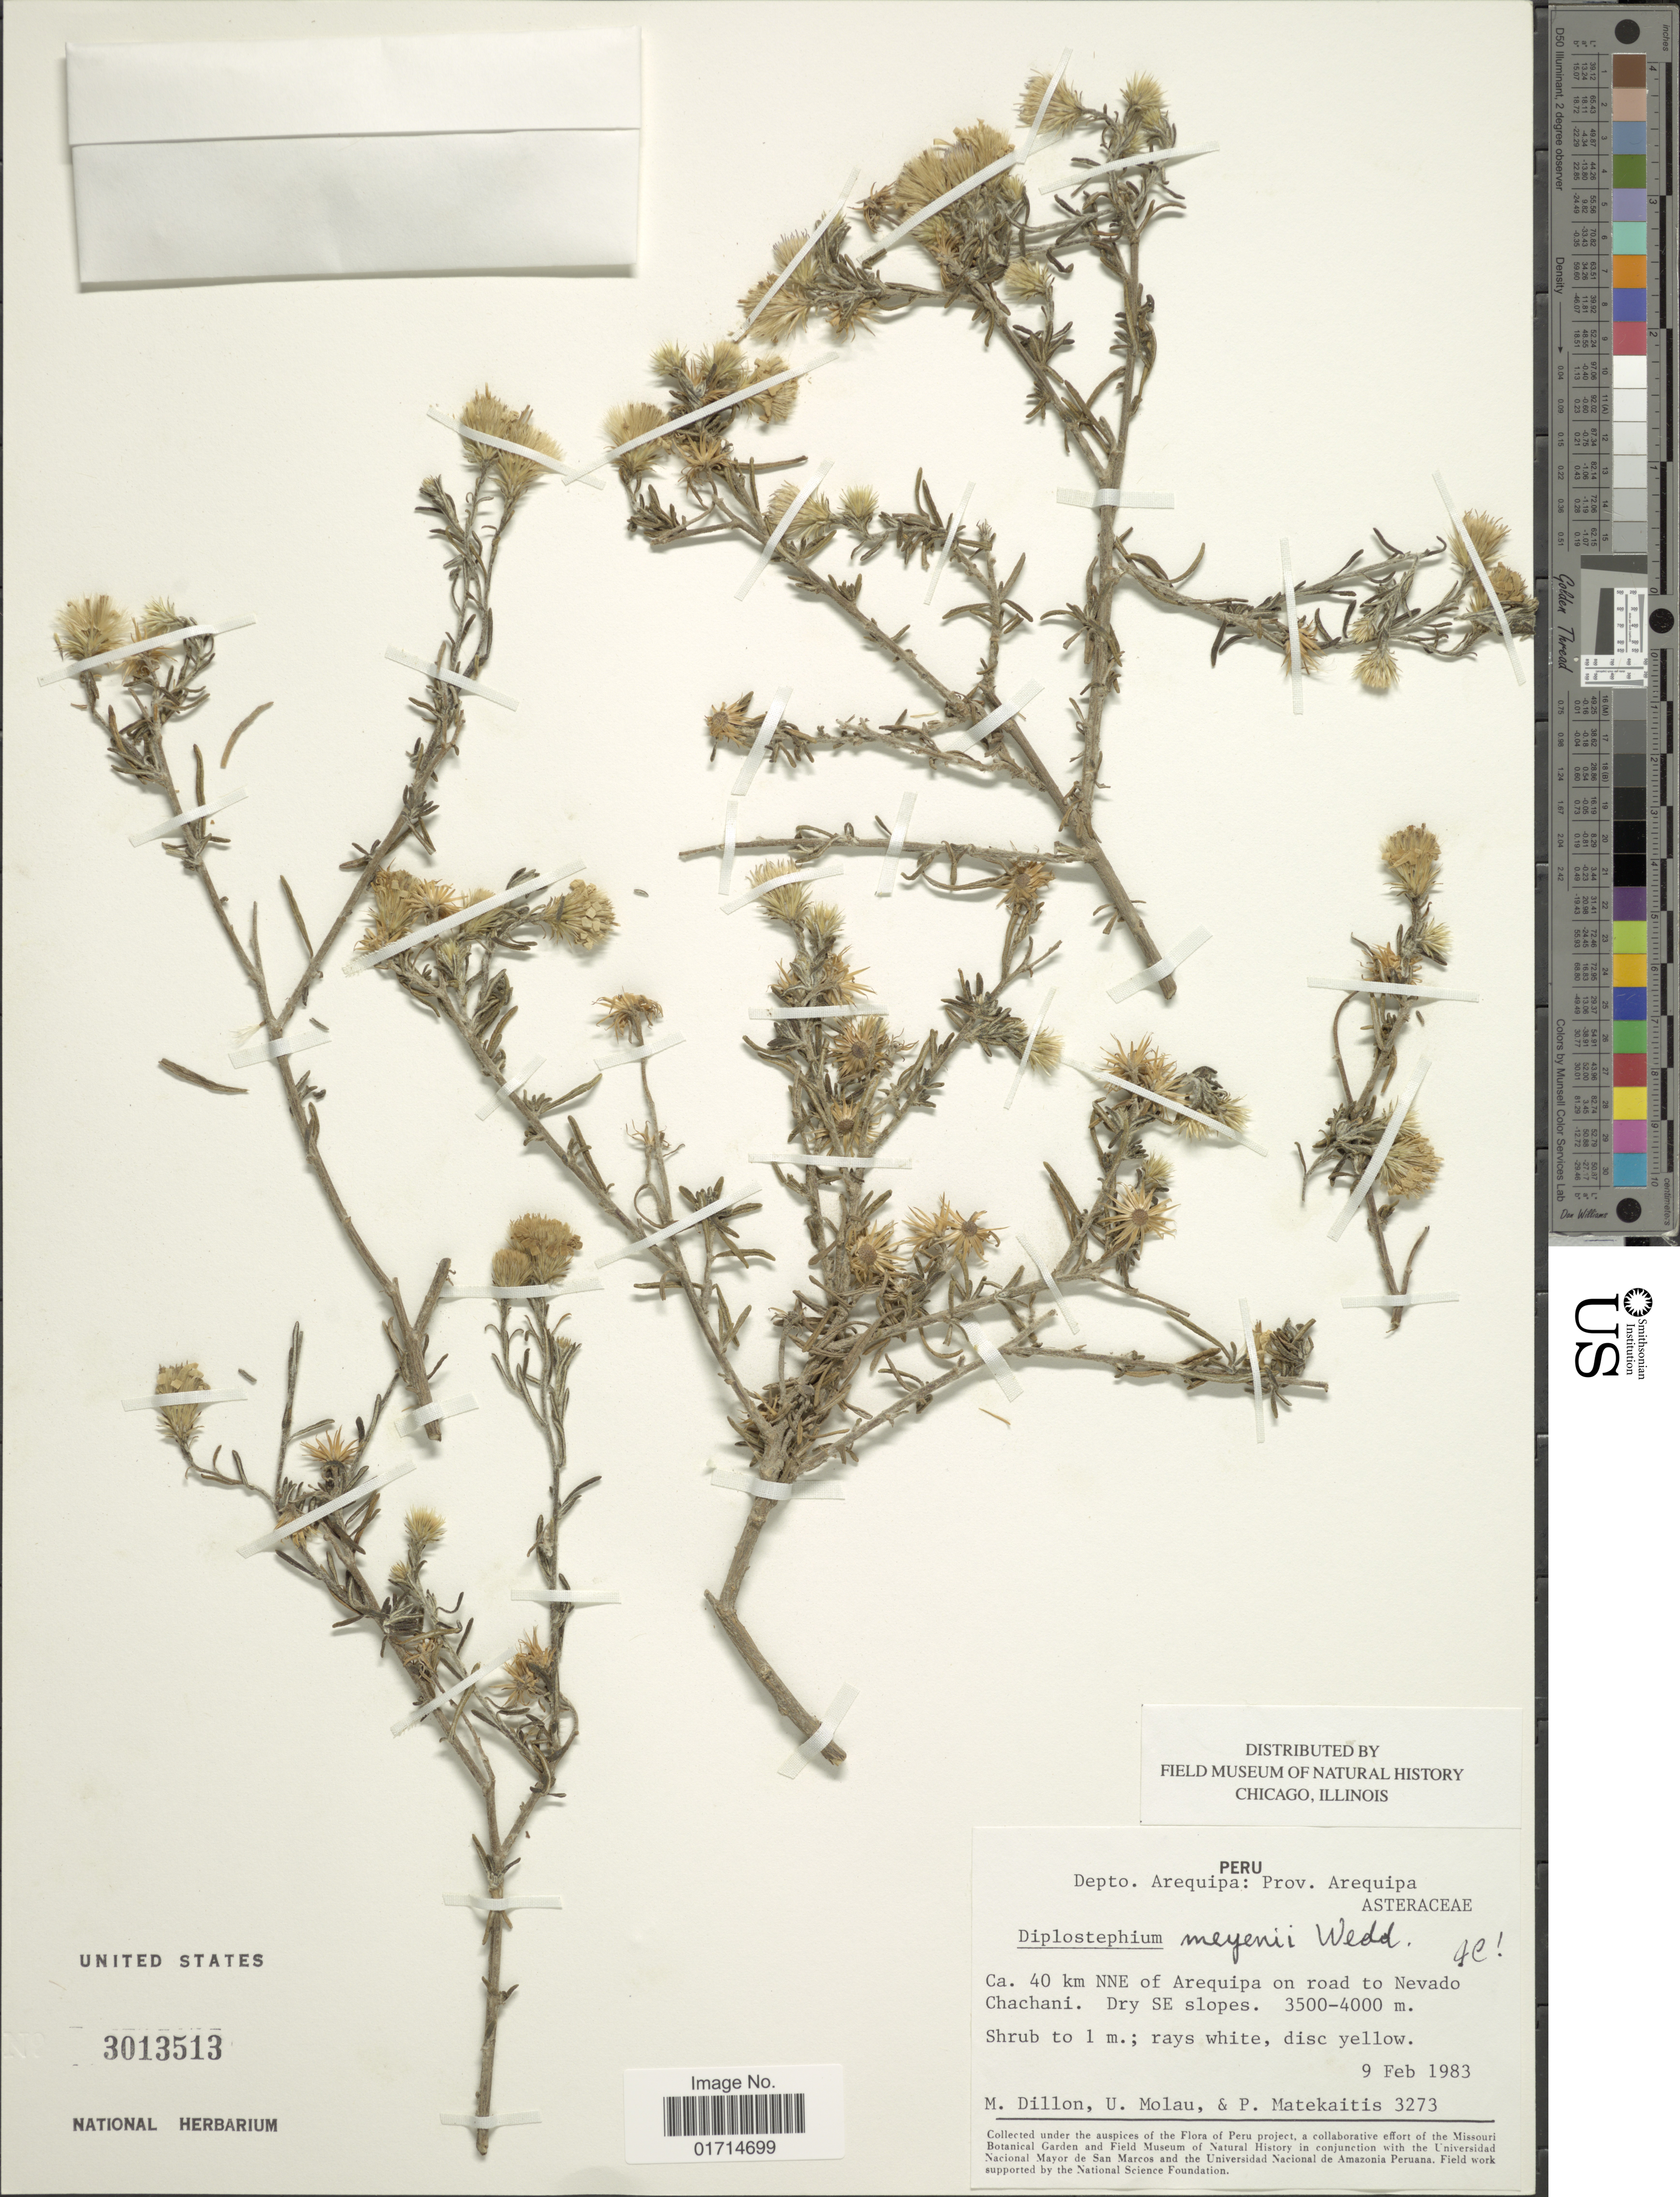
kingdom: Plantae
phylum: Tracheophyta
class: Magnoliopsida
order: Asterales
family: Asteraceae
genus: Diplostephium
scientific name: Diplostephium meyenii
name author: (Sch. Bip. ex Wedd.) S.F. Blake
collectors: M. O. Dillon, U. Molau & P. Matekaitis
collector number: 3273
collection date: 1983-02-09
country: Peru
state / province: Arequipa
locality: Prov. Arequipa, Ca. 40 km NNE of Arequipa on road to Nevado Chachani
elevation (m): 3500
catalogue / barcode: US 3013513